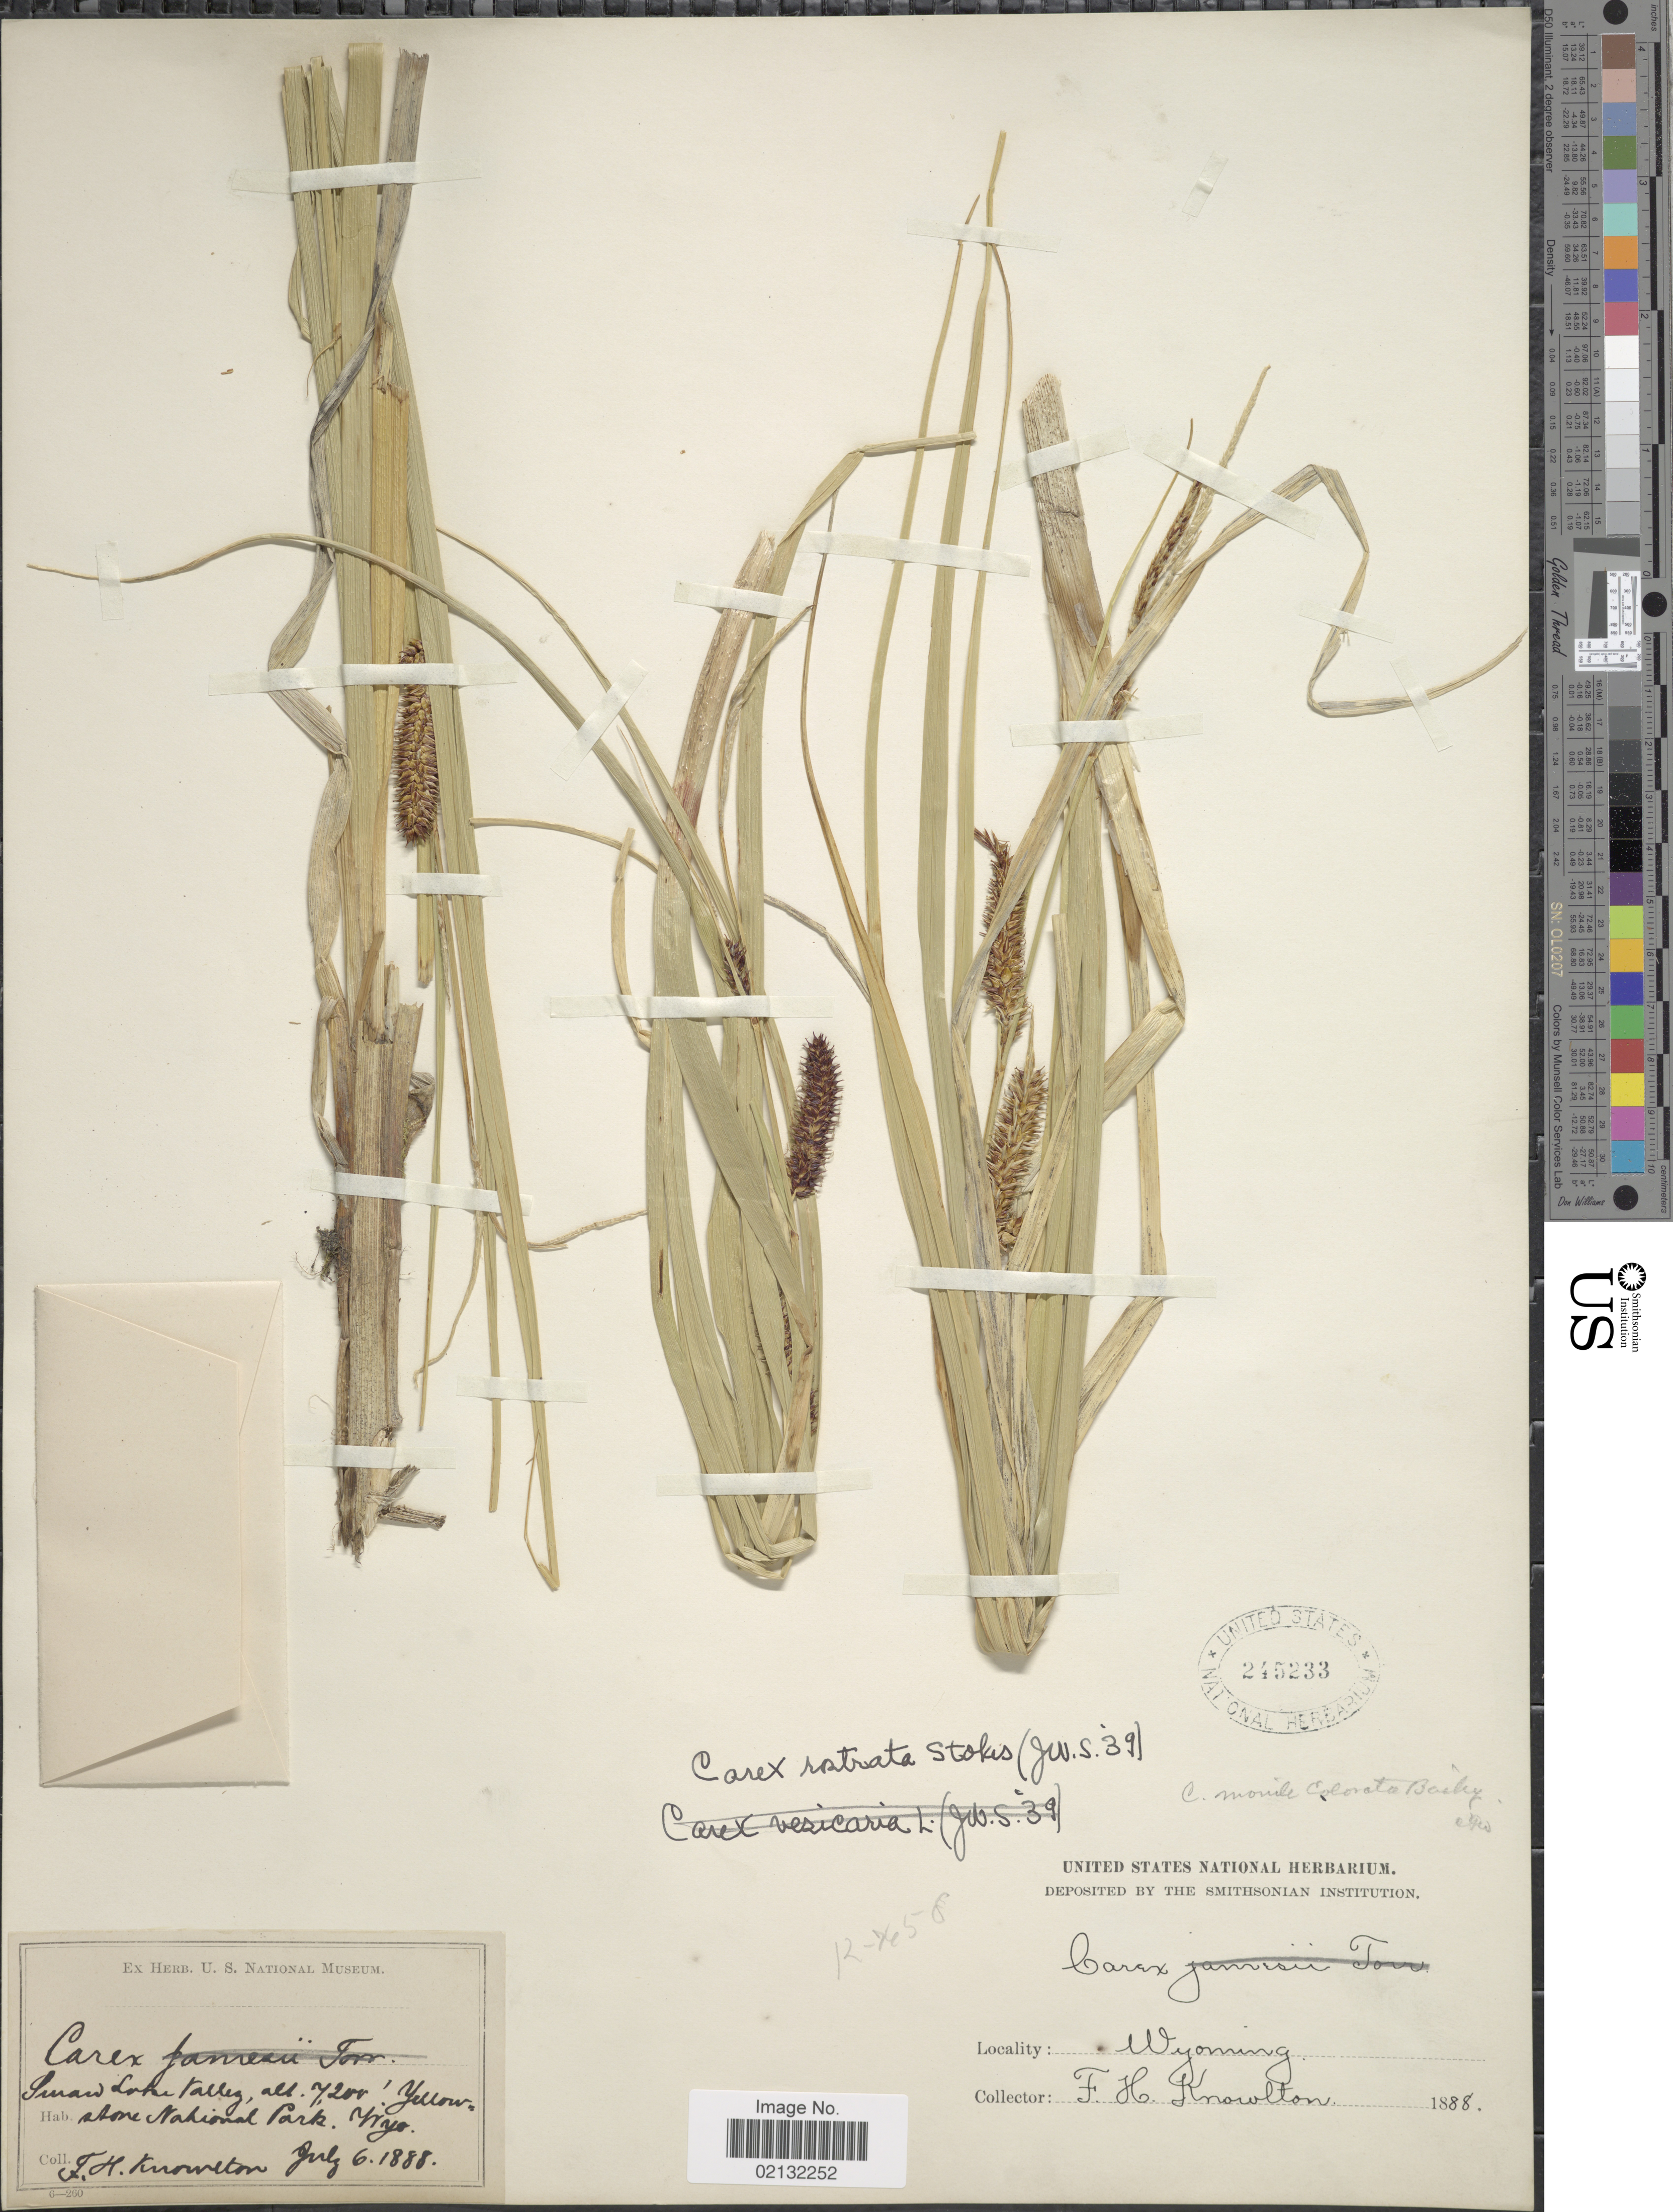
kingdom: Plantae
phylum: Tracheophyta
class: Liliopsida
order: Poales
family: Cyperaceae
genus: Carex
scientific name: Carex rostrata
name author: Stokes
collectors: F. H. Knowlton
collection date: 1888-07-06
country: United States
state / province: Wyoming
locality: Swan Lake Valley,Yellowstone National Park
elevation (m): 2195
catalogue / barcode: US 245233